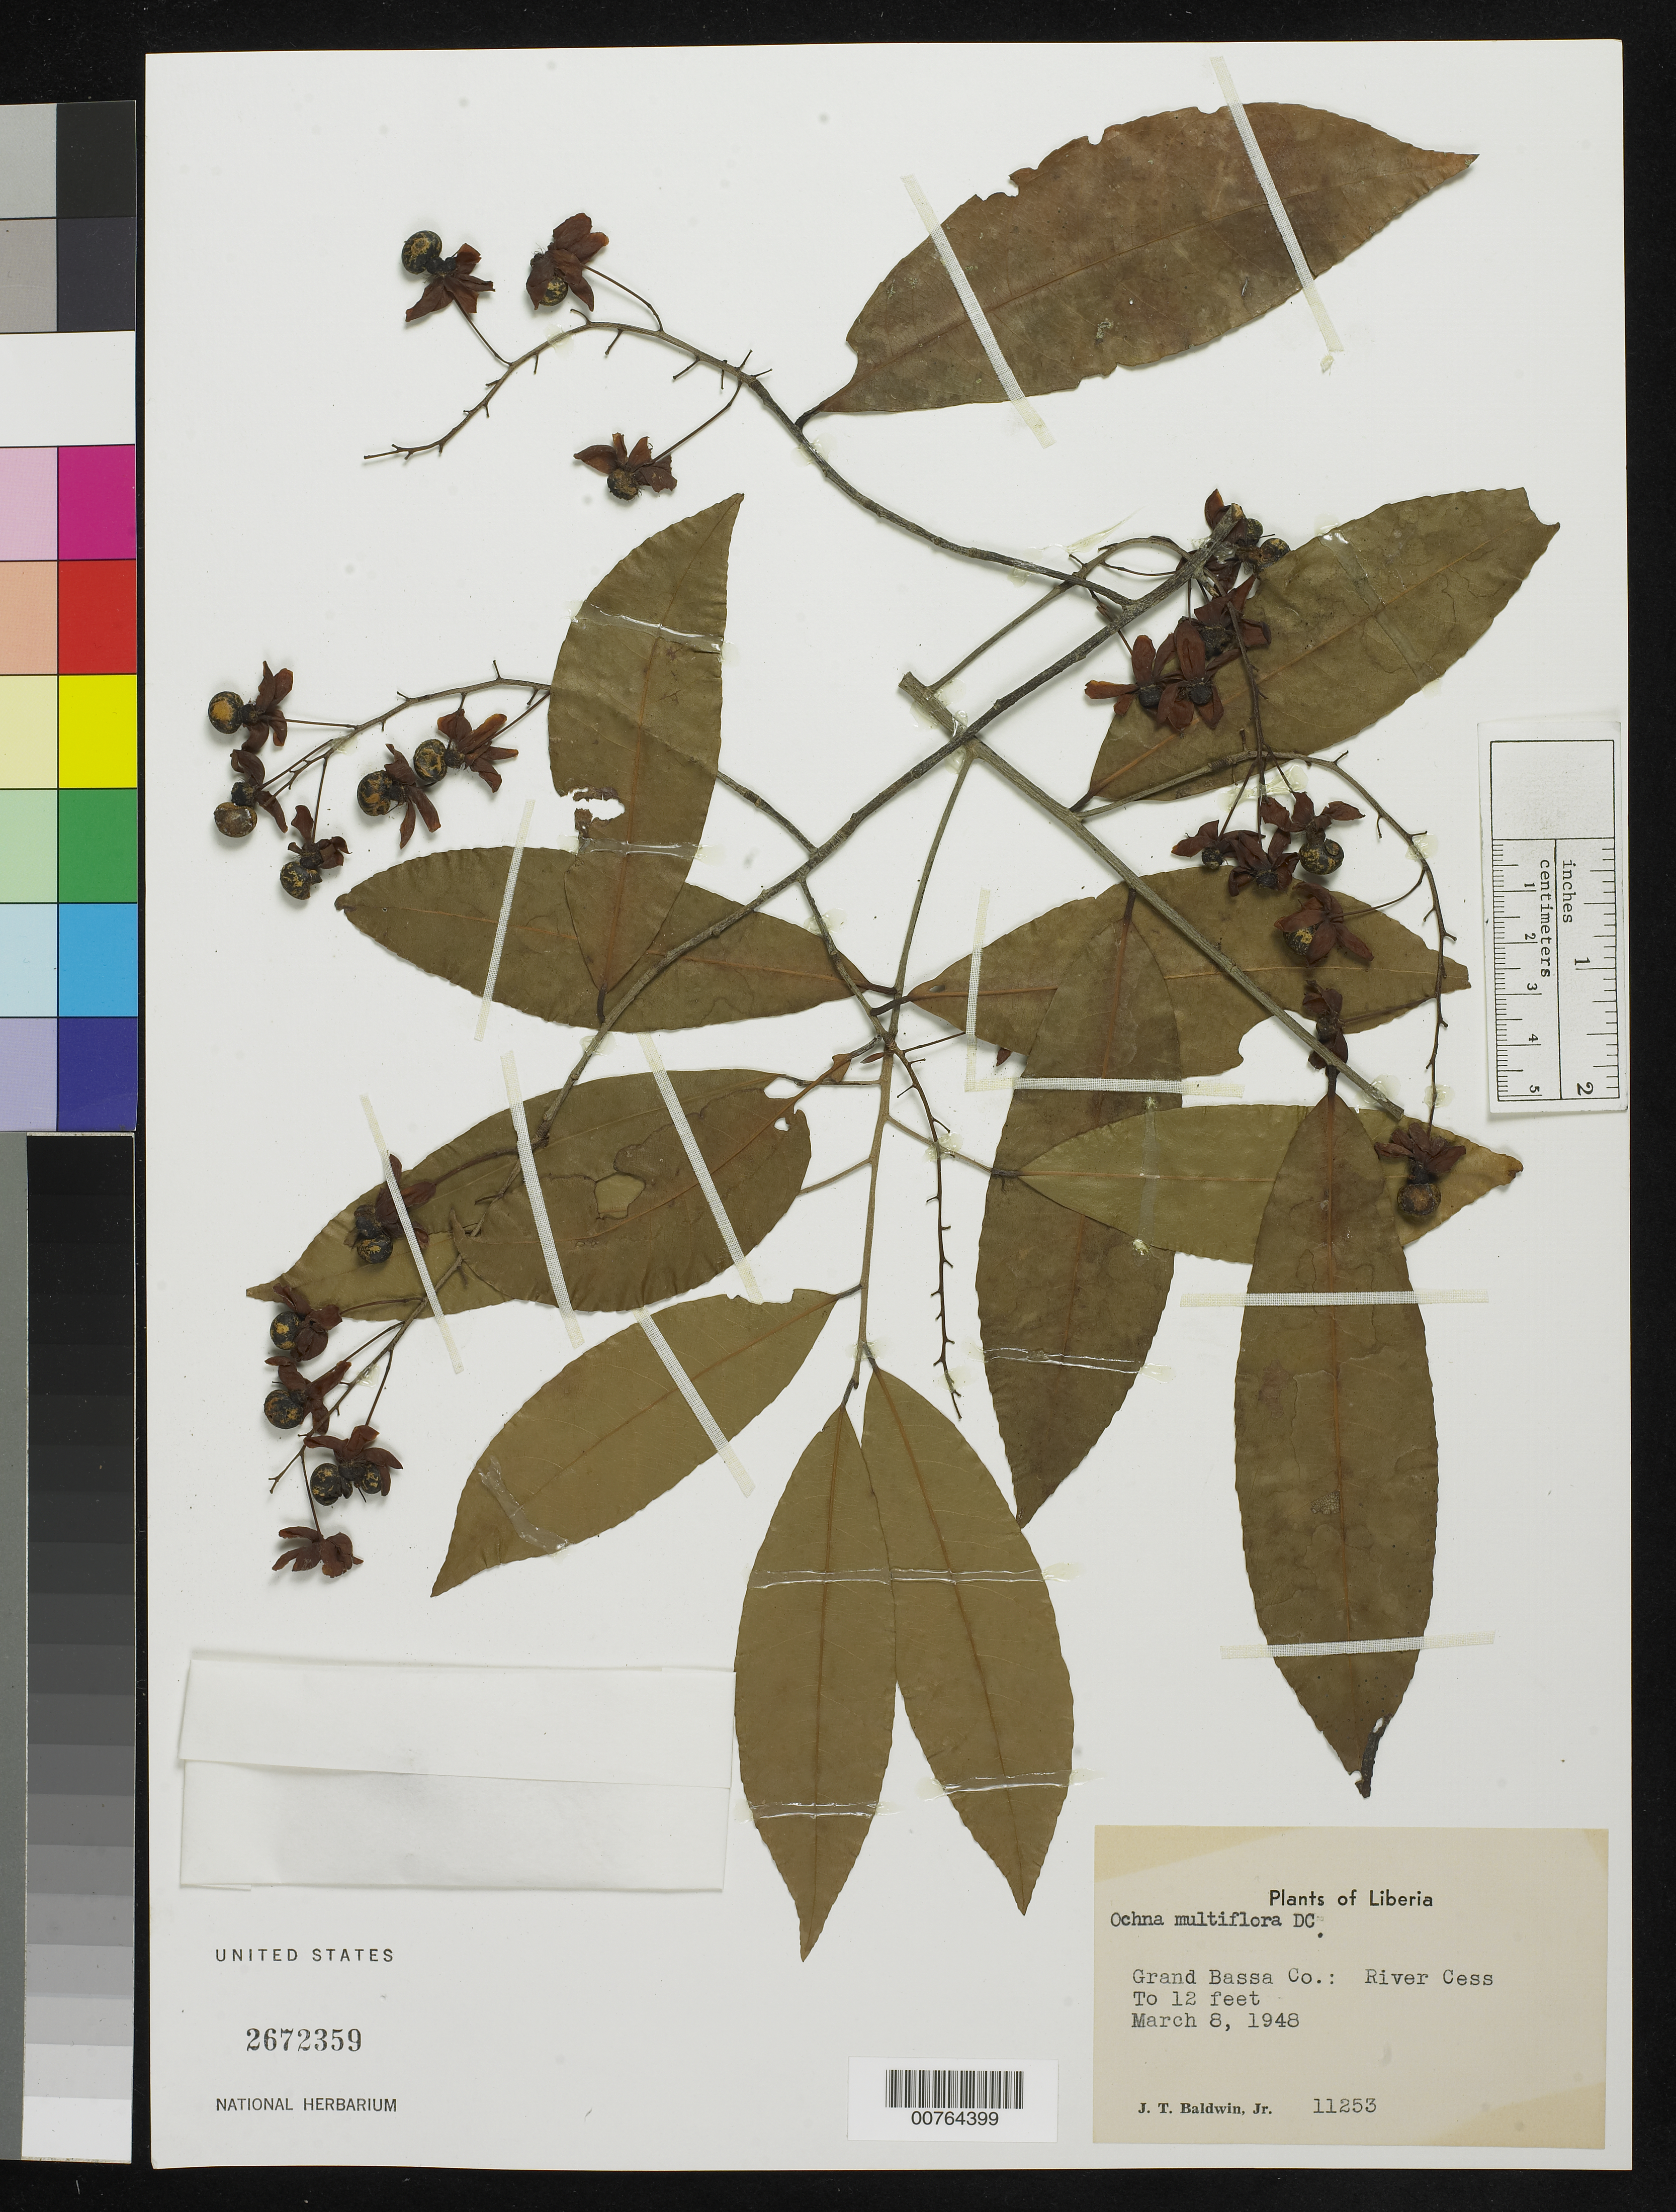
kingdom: Plantae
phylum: Tracheophyta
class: Magnoliopsida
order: Malpighiales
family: Ochnaceae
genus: Ouratea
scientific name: Ouratea multiflora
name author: DC.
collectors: J. T. Baldwin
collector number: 11253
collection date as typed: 08 Mar 1948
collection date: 1948-03-08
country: Liberia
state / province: Grand Bassa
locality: River Cess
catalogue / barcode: US 2672359